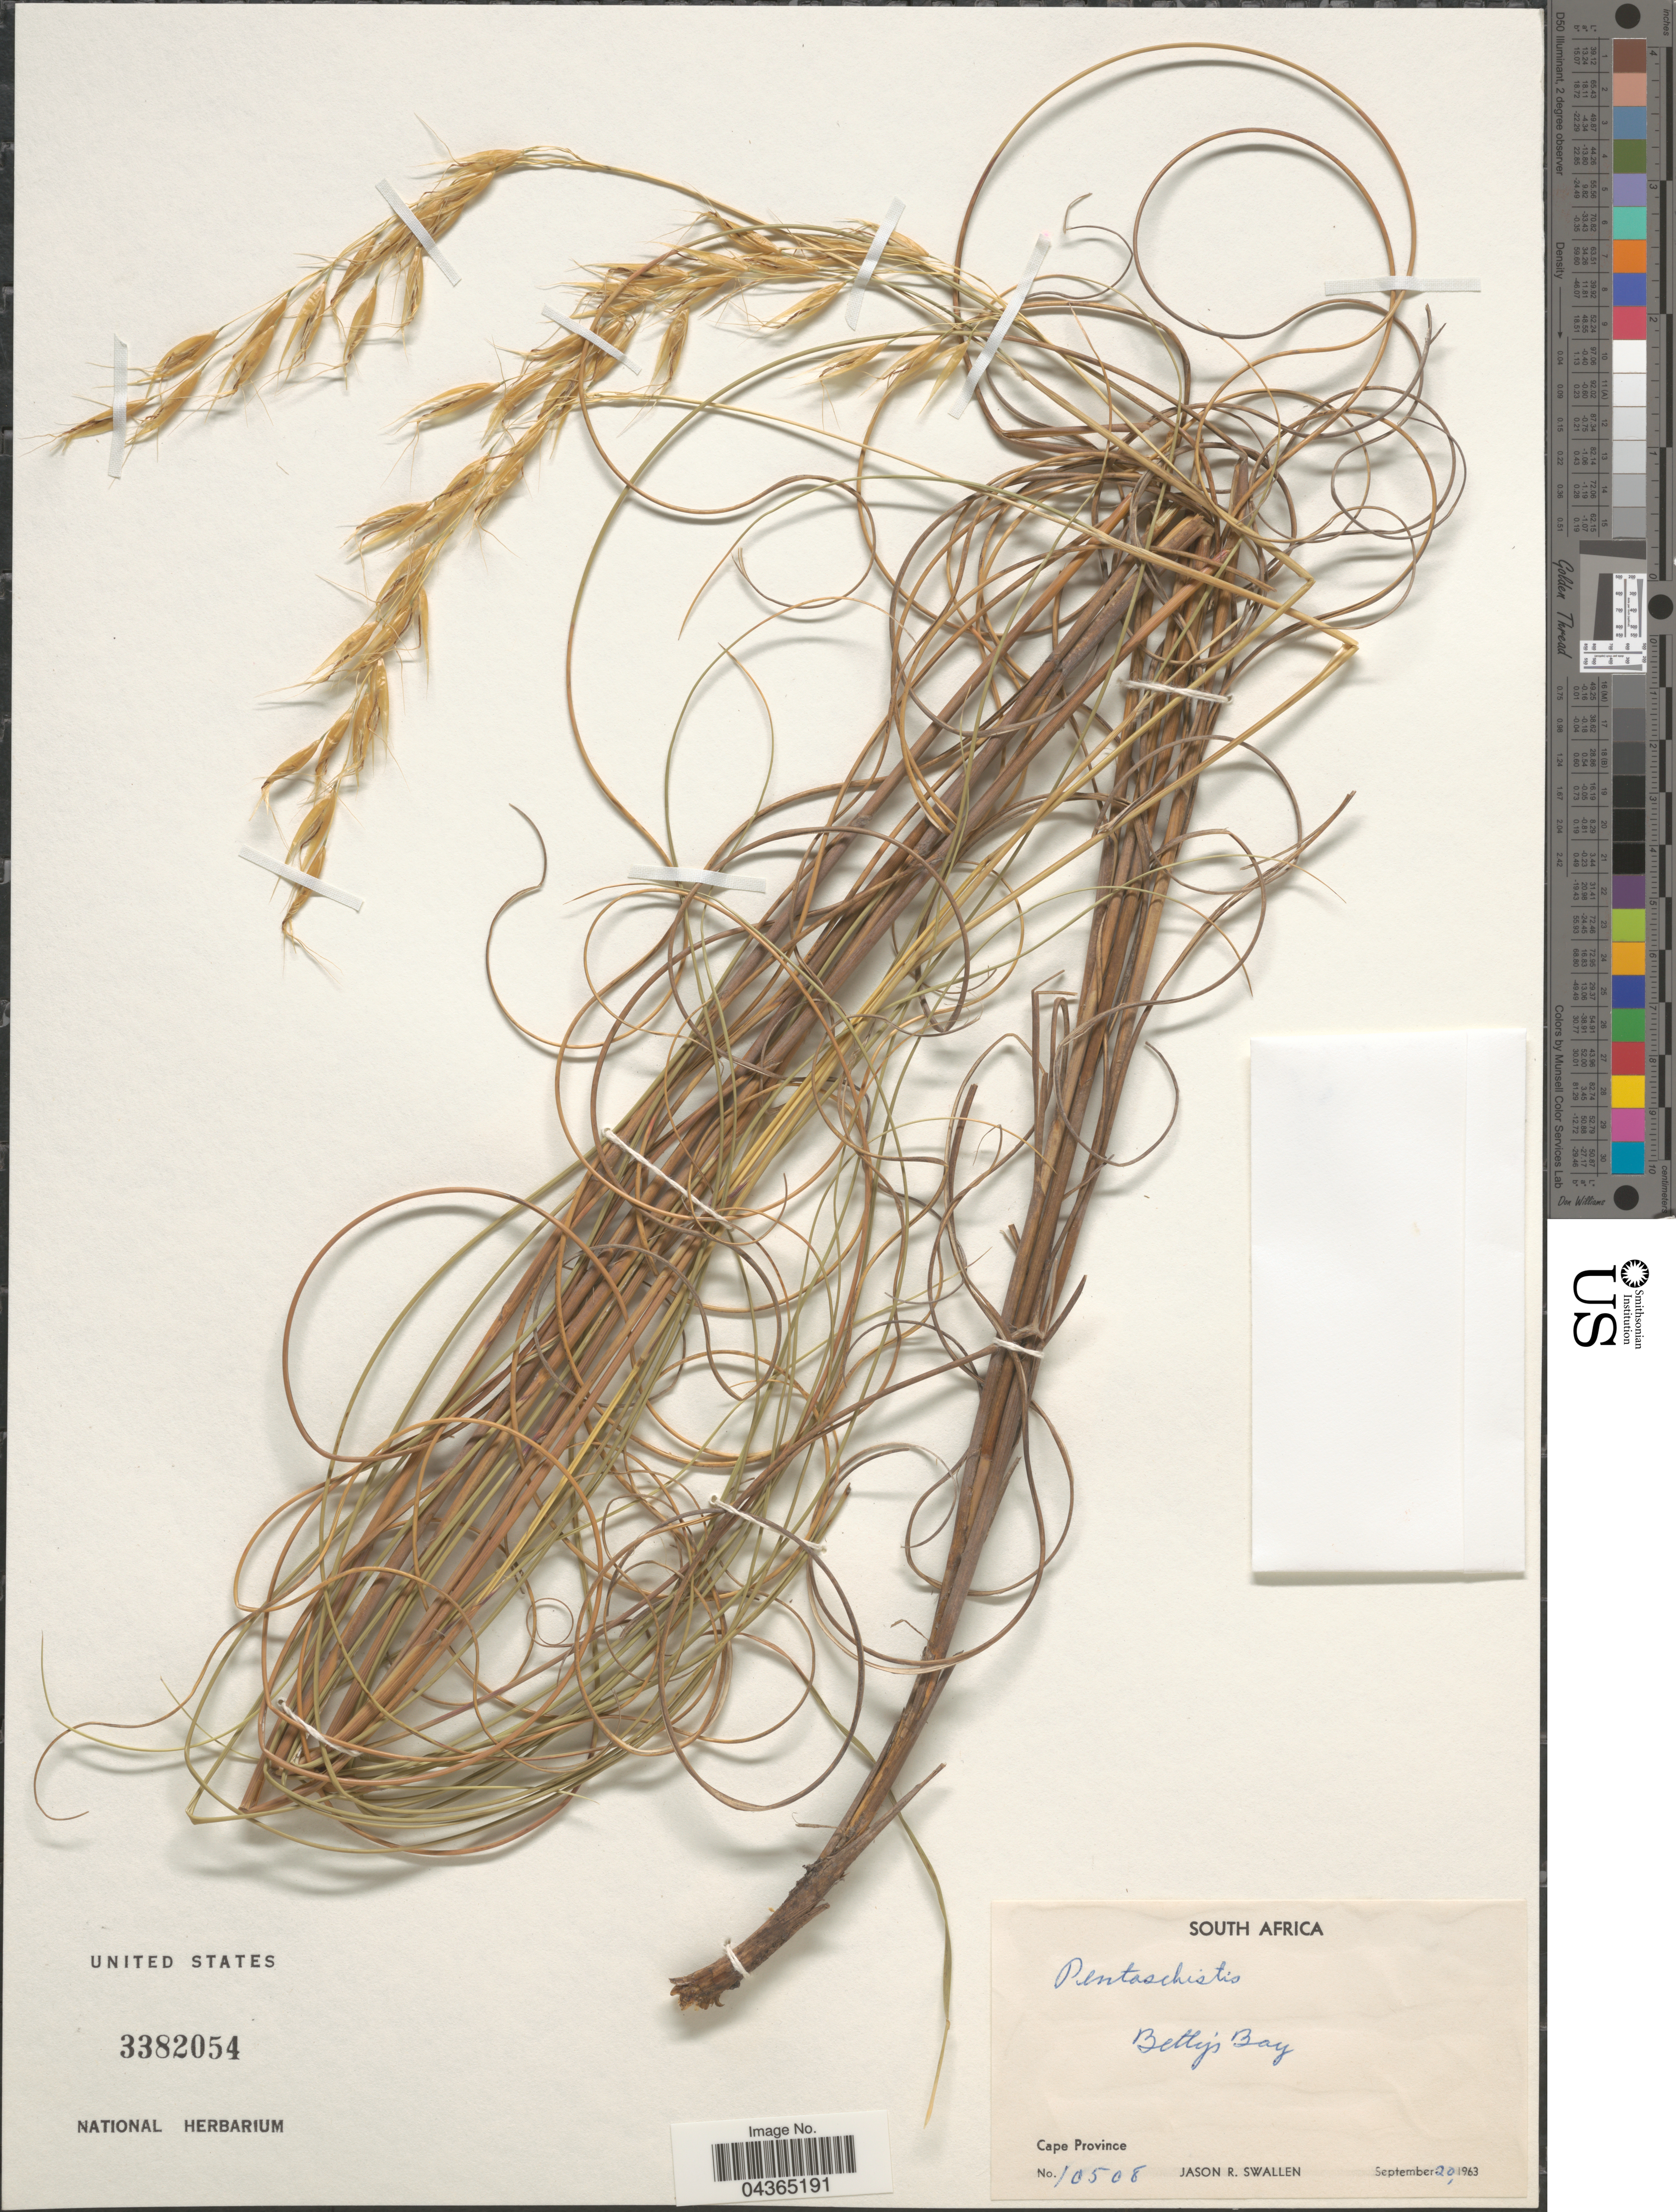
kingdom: Plantae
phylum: Tracheophyta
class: Liliopsida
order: Poales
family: Poaceae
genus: Pentameris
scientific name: Pentameris sp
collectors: J. R. Swallen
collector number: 10508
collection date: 1963-09-20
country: South Africa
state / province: Western Cape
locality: Betty's Bay.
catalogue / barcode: US 3382054